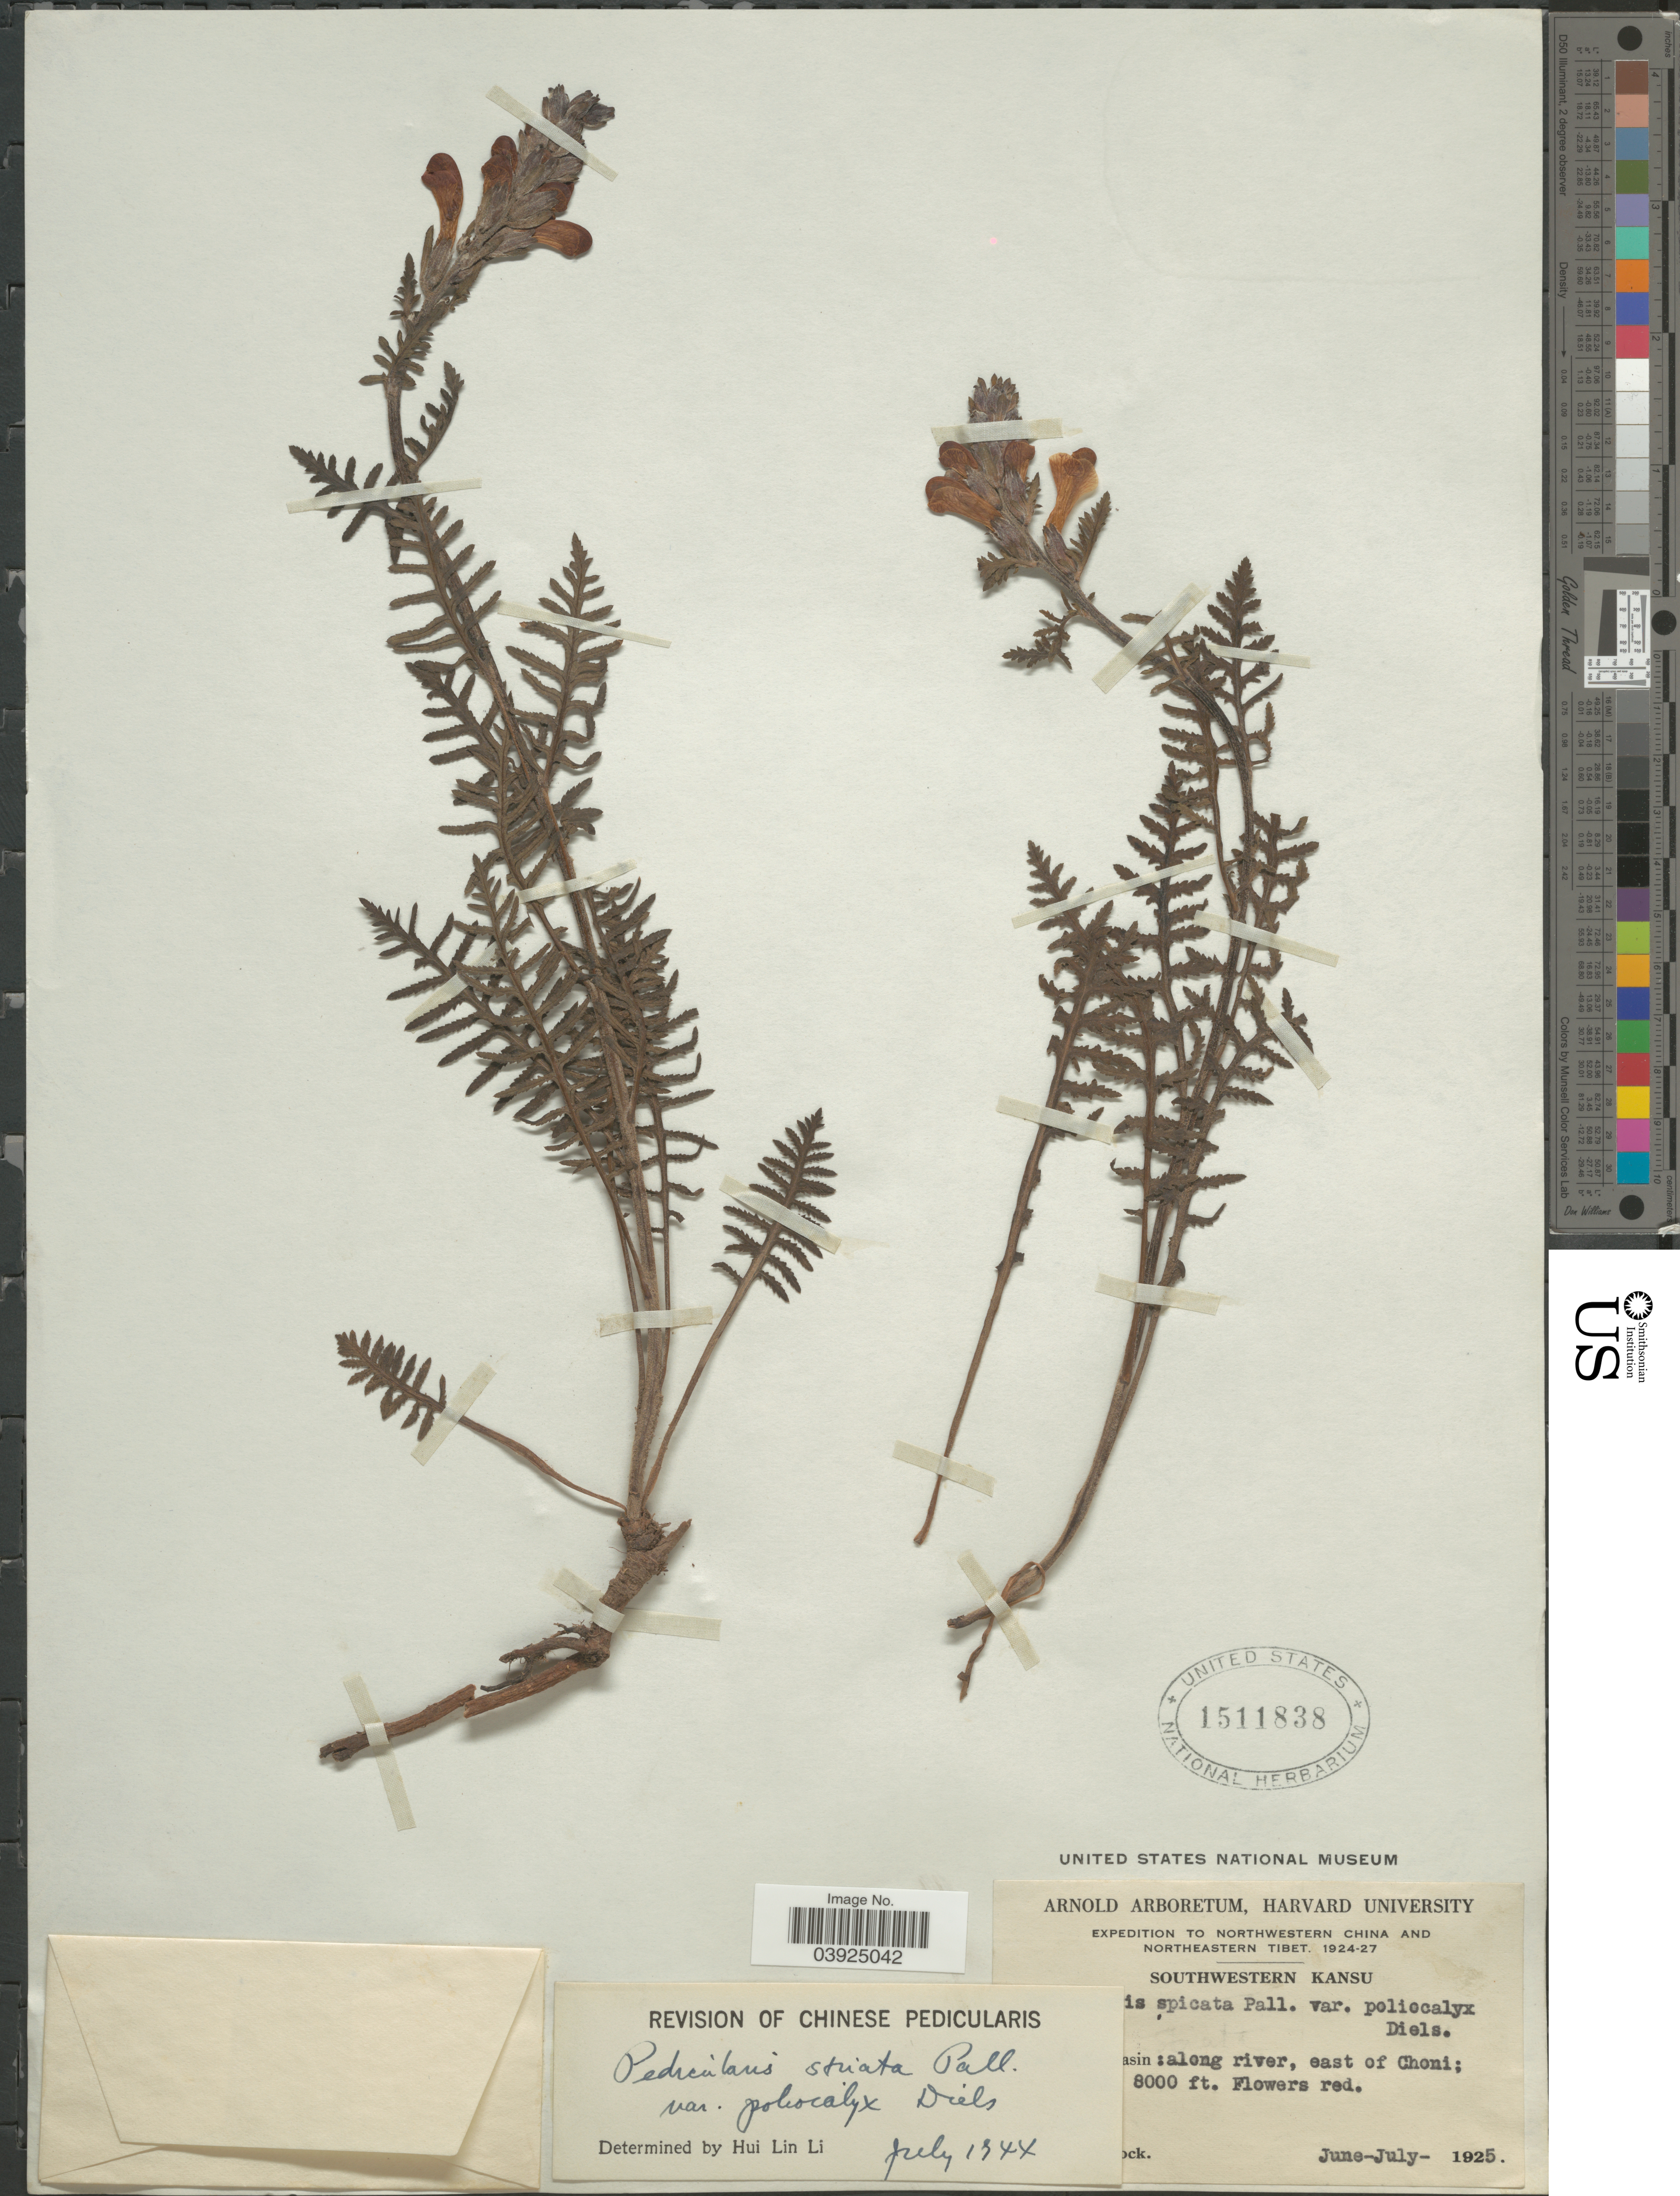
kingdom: Plantae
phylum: Tracheophyta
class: Magnoliopsida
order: Lamiales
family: Orobanchaceae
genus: Pedicularis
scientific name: Pedicularis striata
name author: Pall.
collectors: J. F. Rock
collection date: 1925-06/1925-07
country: China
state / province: Gansu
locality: Northwestern China. Southwestern Kansu. [illegible text]asin: along river, east of Choni: [illegible text].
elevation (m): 2438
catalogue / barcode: US 1511838